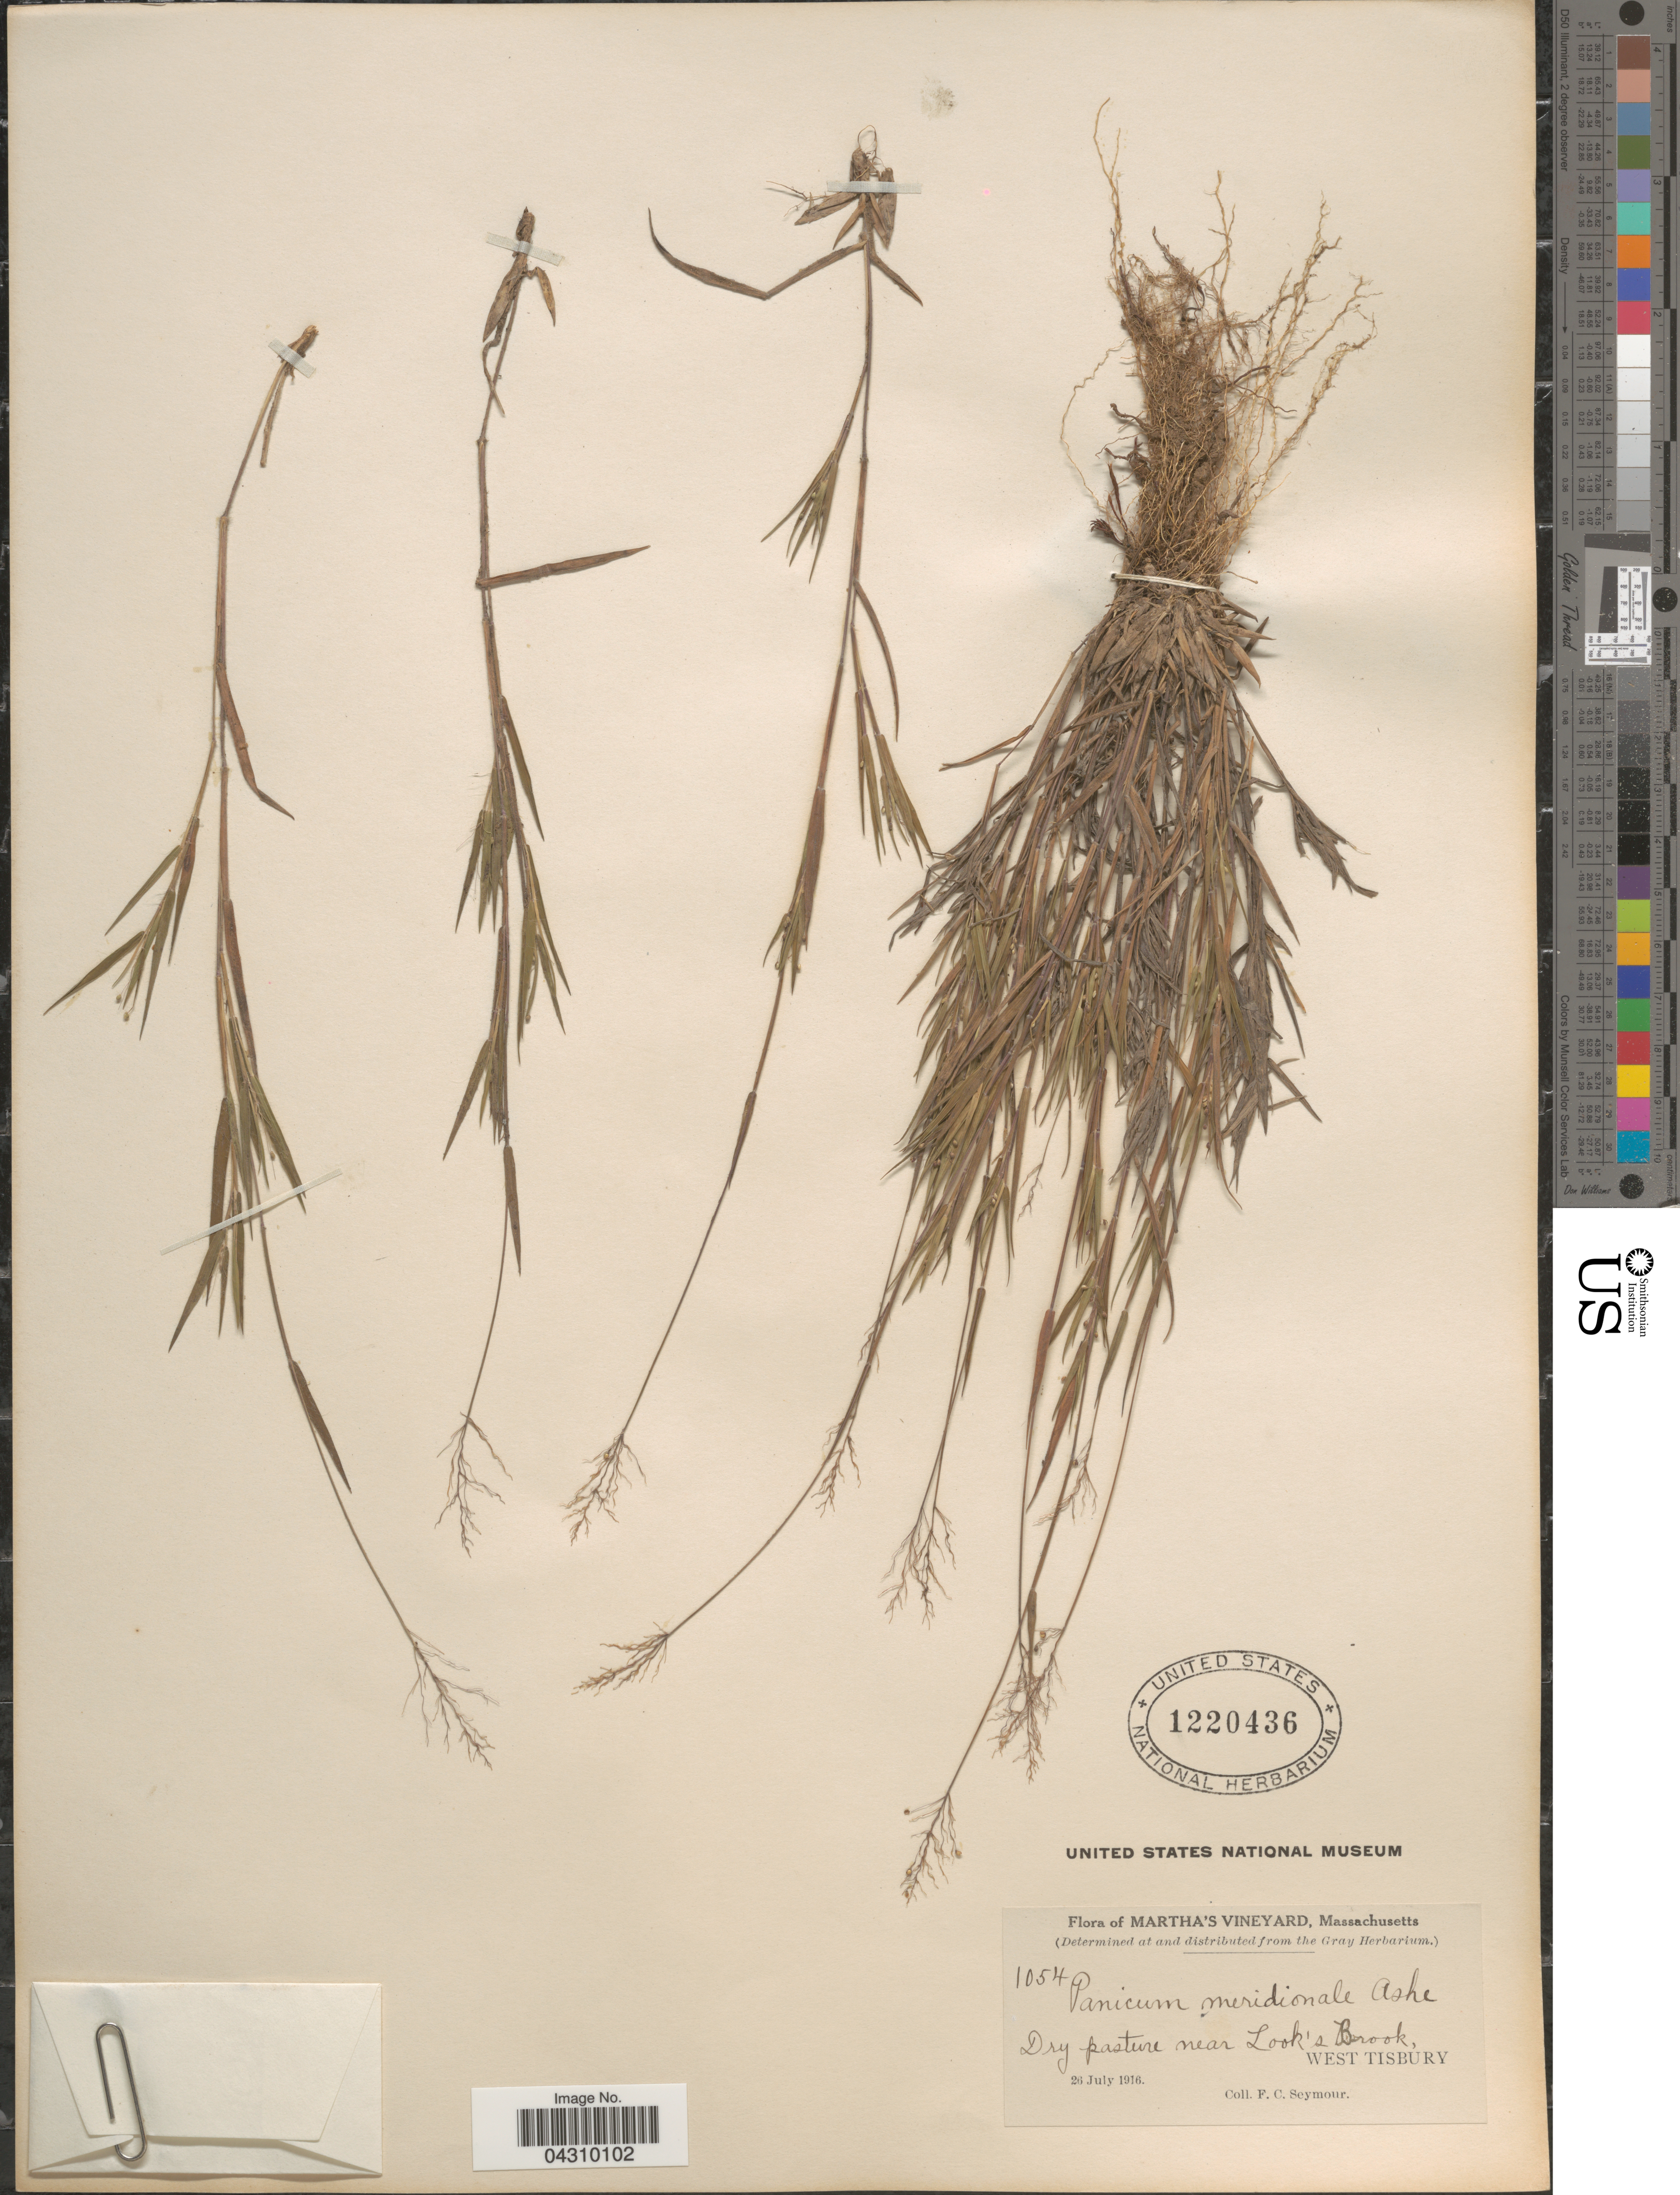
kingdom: Plantae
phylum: Tracheophyta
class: Liliopsida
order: Poales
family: Poaceae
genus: Dichanthelium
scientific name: Dichanthelium acuminatum var. acuminatum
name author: (Sw.) Gould & C.A. Clark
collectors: F. C. Seymour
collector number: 1054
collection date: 1916-07-26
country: United States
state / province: Massachusetts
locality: Martha's Vineyard. Dry pasture near Look's Brook, West Tisbury.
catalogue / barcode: US 1220436